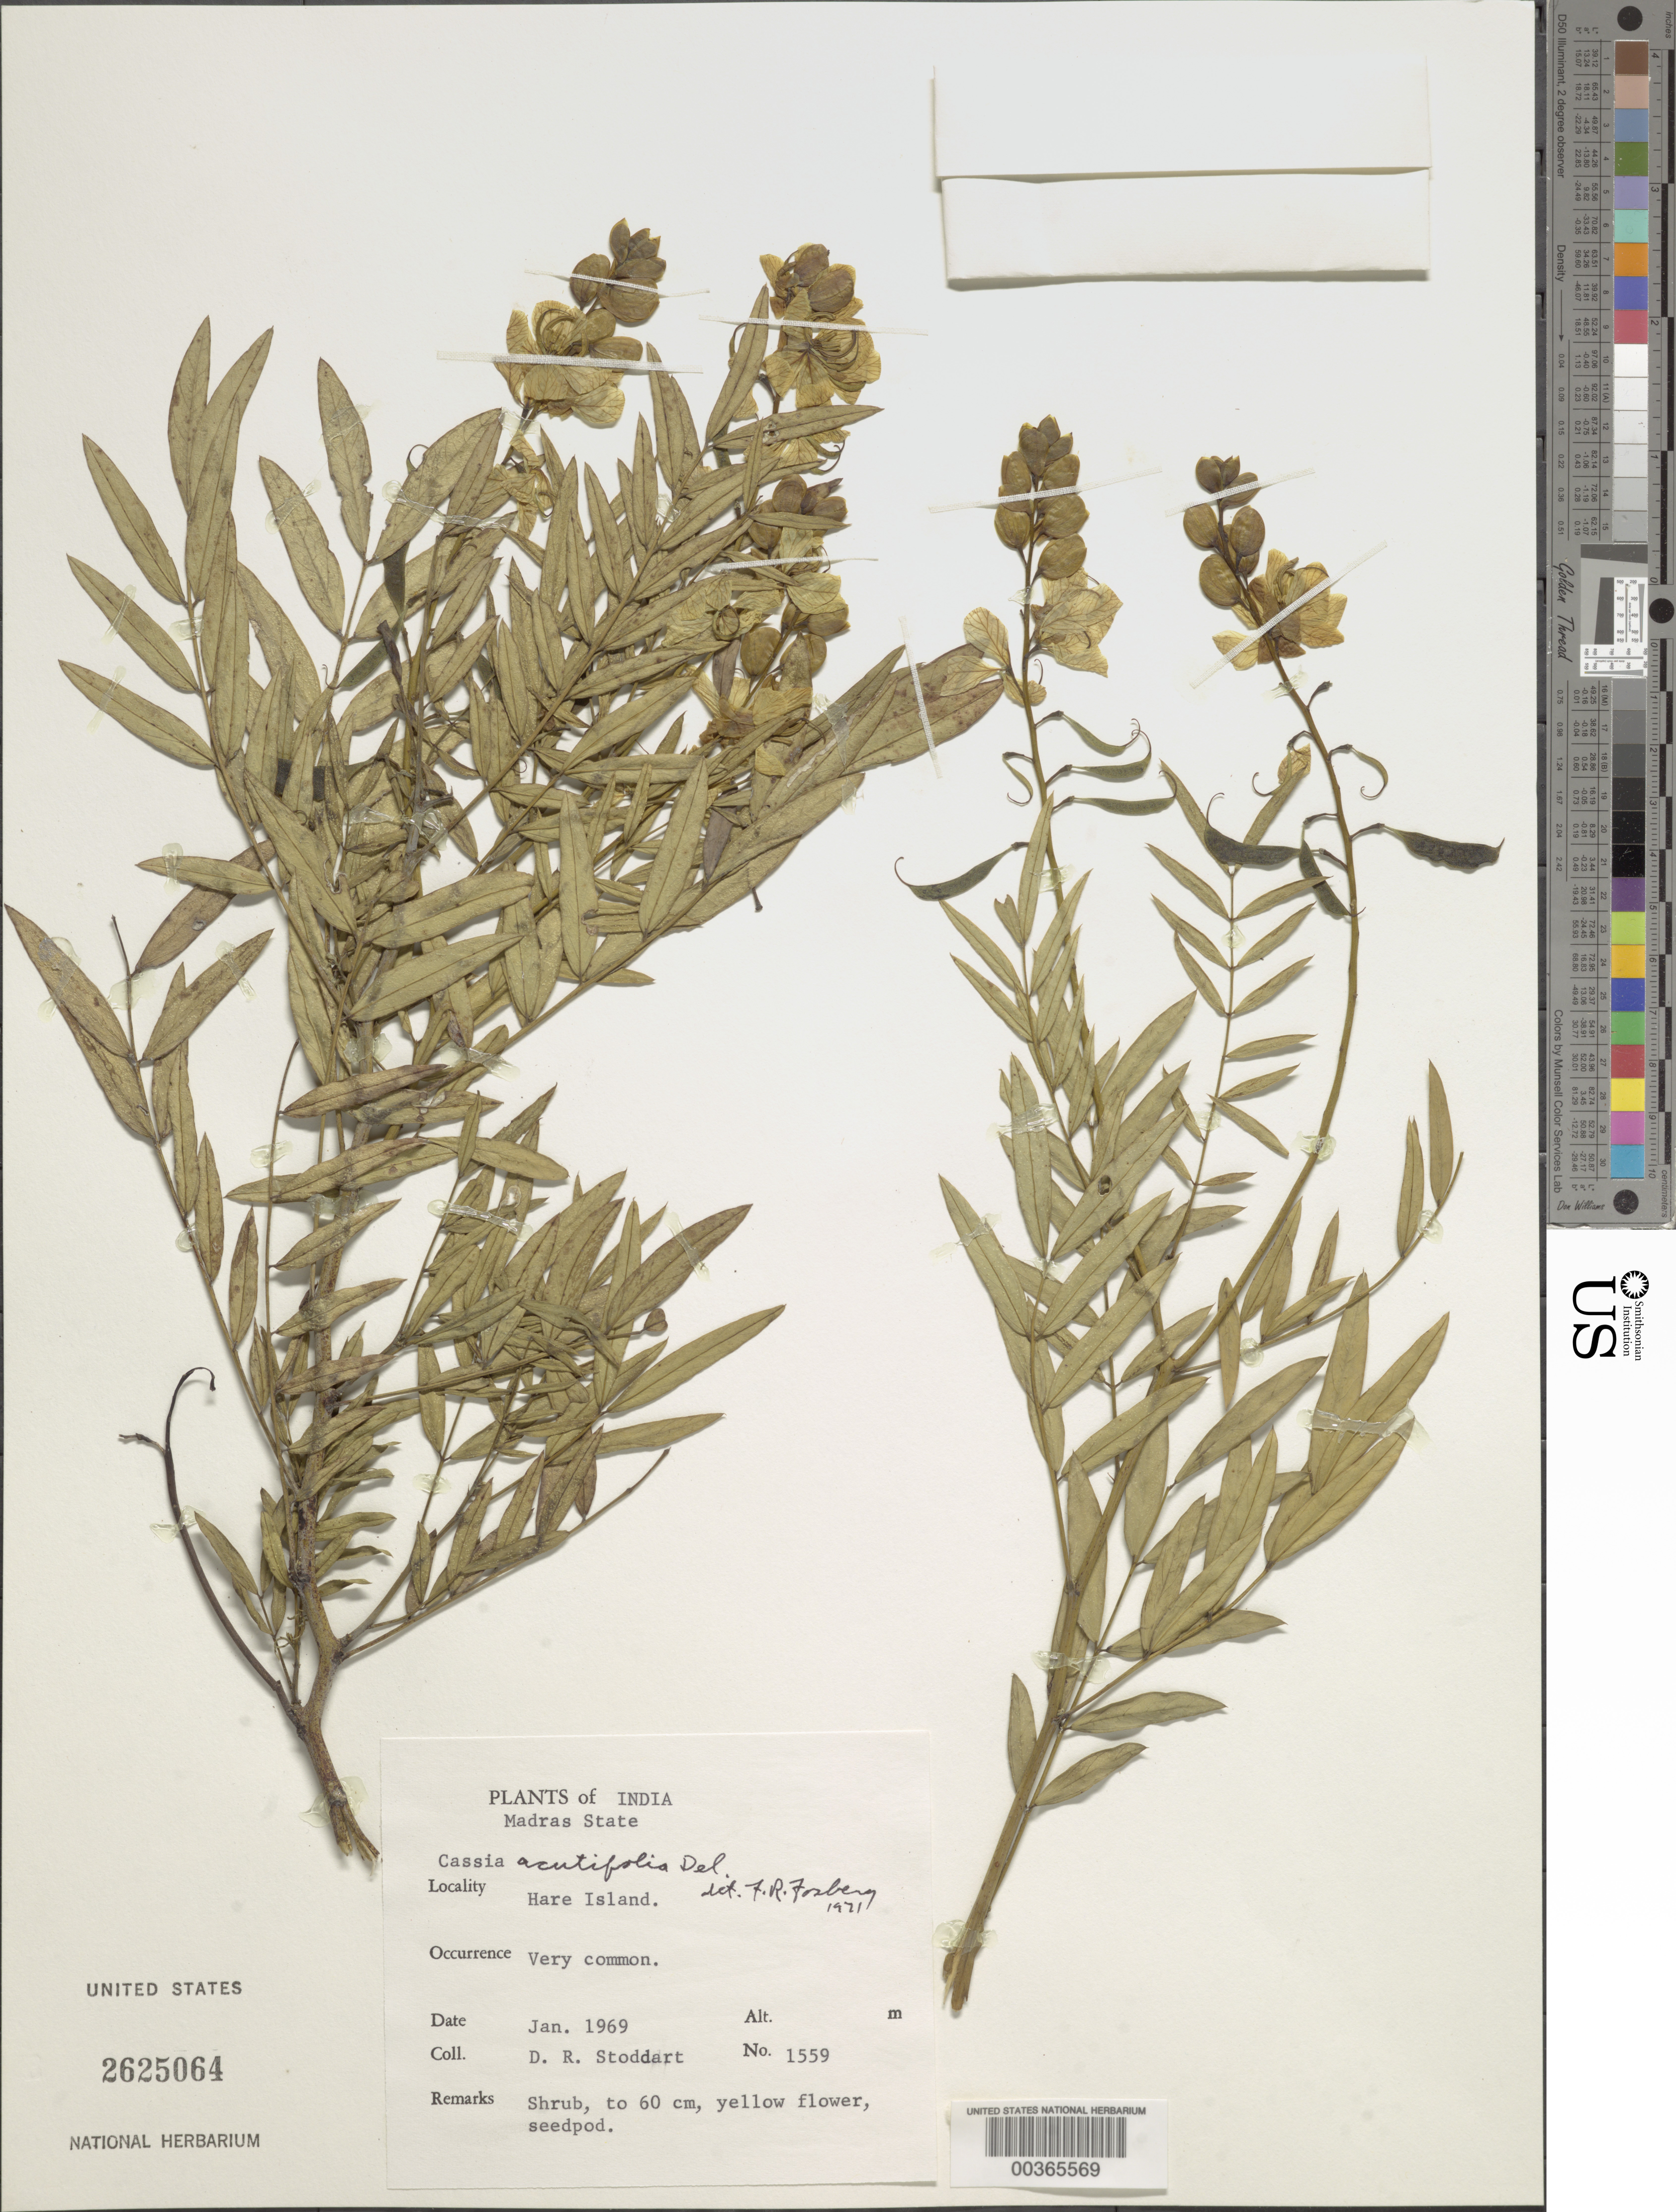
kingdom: Plantae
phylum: Tracheophyta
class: Magnoliopsida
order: Fabales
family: Fabaceae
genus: Senna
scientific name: Senna alexandrina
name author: Mill.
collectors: D. R. Stoddart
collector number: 1559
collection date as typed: Jan 1969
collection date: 1969-01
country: India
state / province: Tamil Nadu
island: Hare Island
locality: Madras state. [madras state = tamil nadu.]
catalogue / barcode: US 2625064